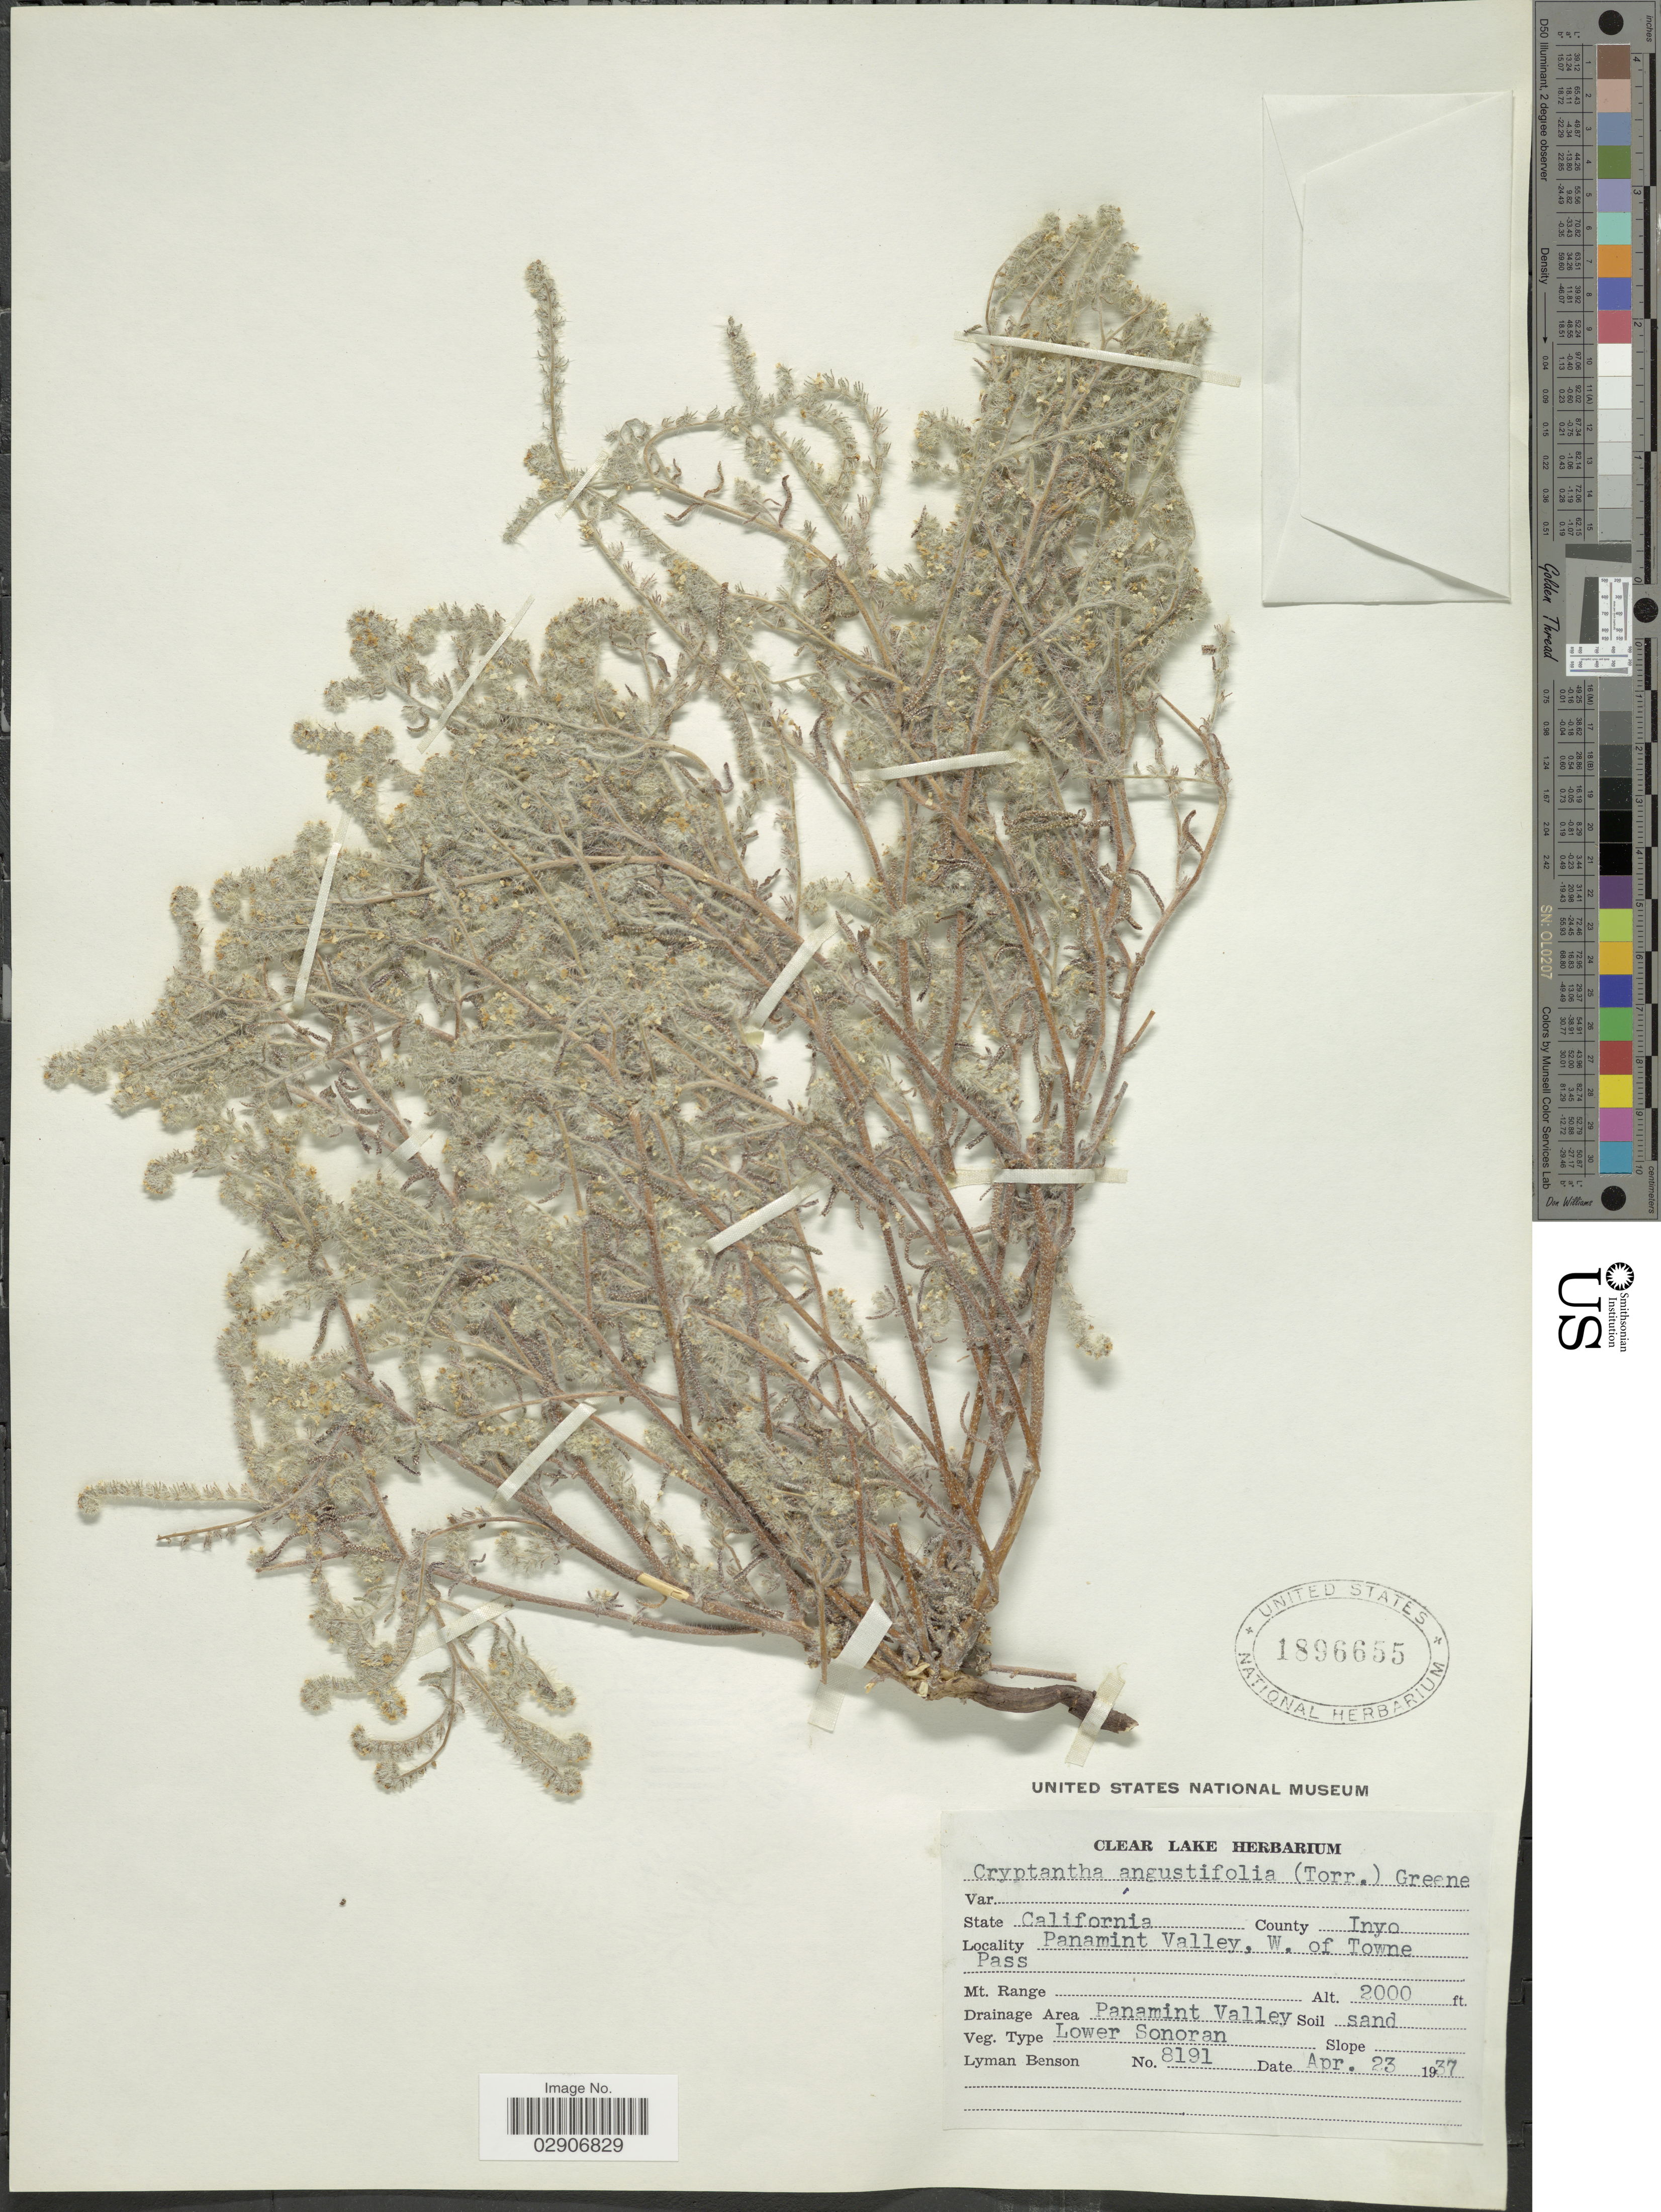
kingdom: Plantae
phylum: Tracheophyta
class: Magnoliopsida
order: Boraginales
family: Boraginaceae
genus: Cryptantha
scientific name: Cryptantha angustifolia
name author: (Torr.) Greene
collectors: L. D. Benson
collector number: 8191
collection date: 1937-04-23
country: United States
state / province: California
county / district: Inyo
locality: County Inyo. Drainage Area Panamint Valley, W. of Towne Pass. Lower Sonoran.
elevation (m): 610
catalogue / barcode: US 189655